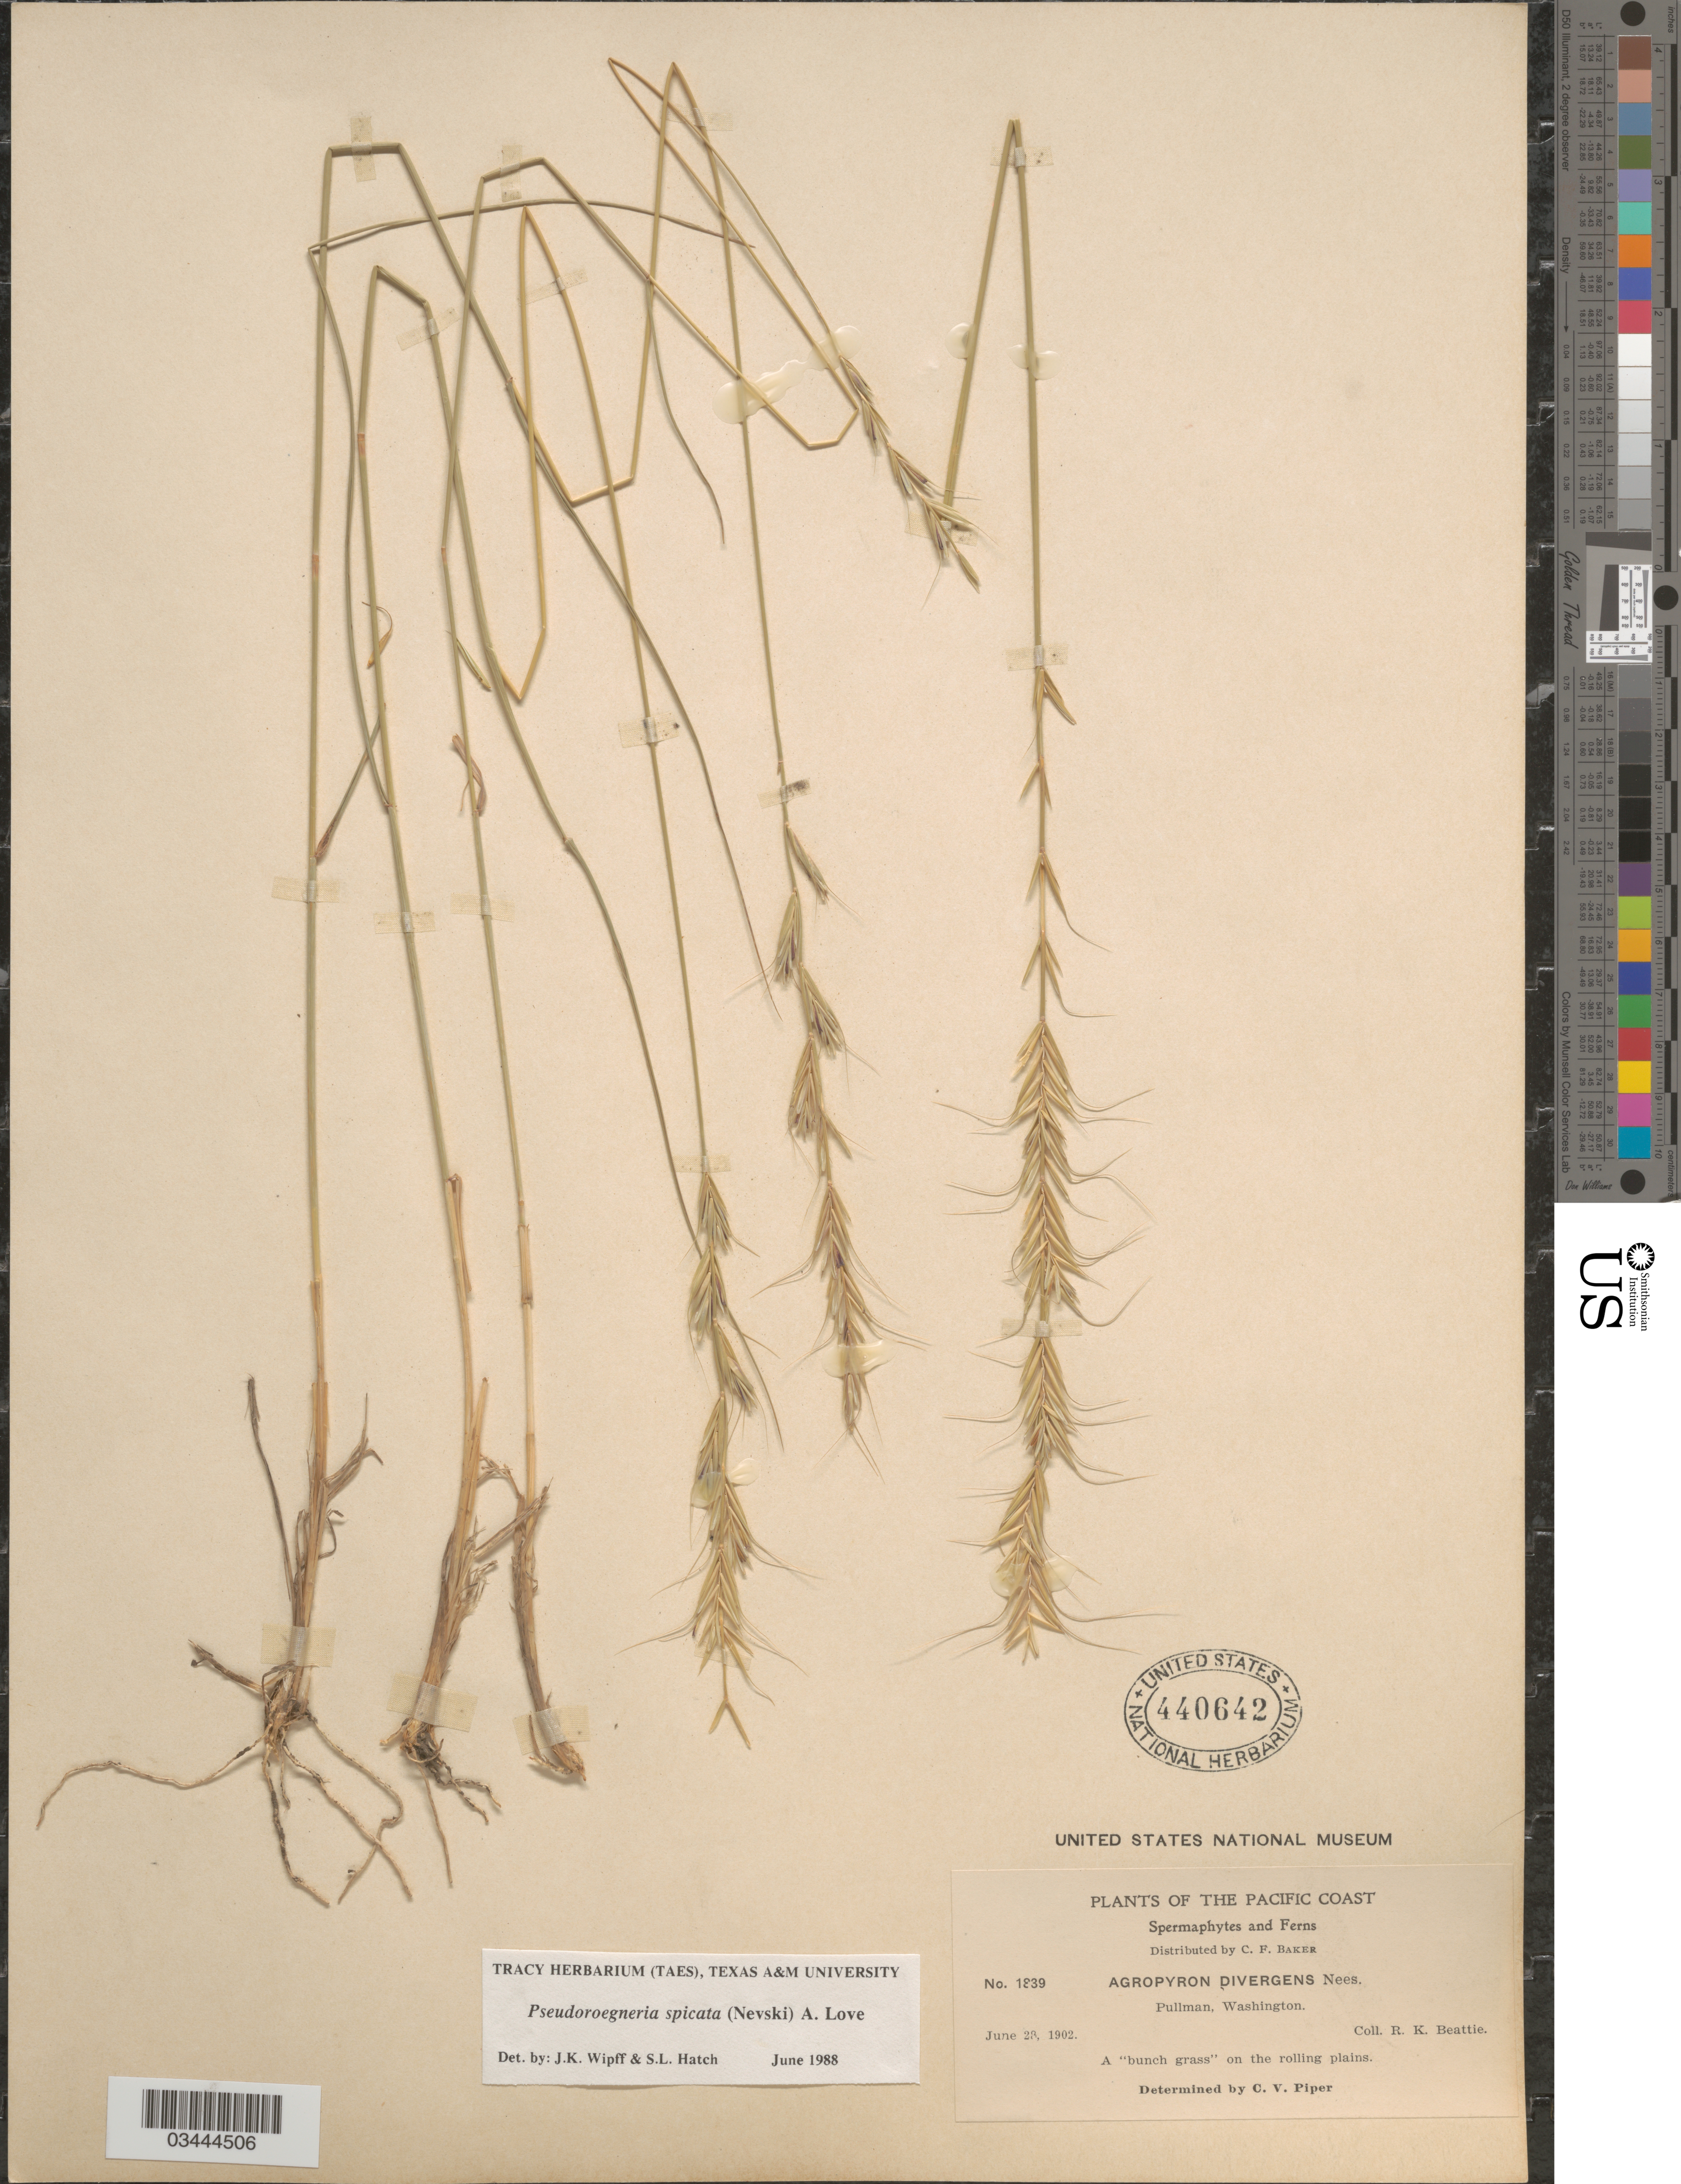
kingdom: Plantae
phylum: Tracheophyta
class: Liliopsida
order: Poales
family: Poaceae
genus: Pseudoroegneria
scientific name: Pseudoroegneria spicata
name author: (Pursh) Á. Löve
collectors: R. K. Beattie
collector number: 1839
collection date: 1902-06-23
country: United States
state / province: Washington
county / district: Whitman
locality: Pacific Coast. Pullman.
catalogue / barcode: US 440642